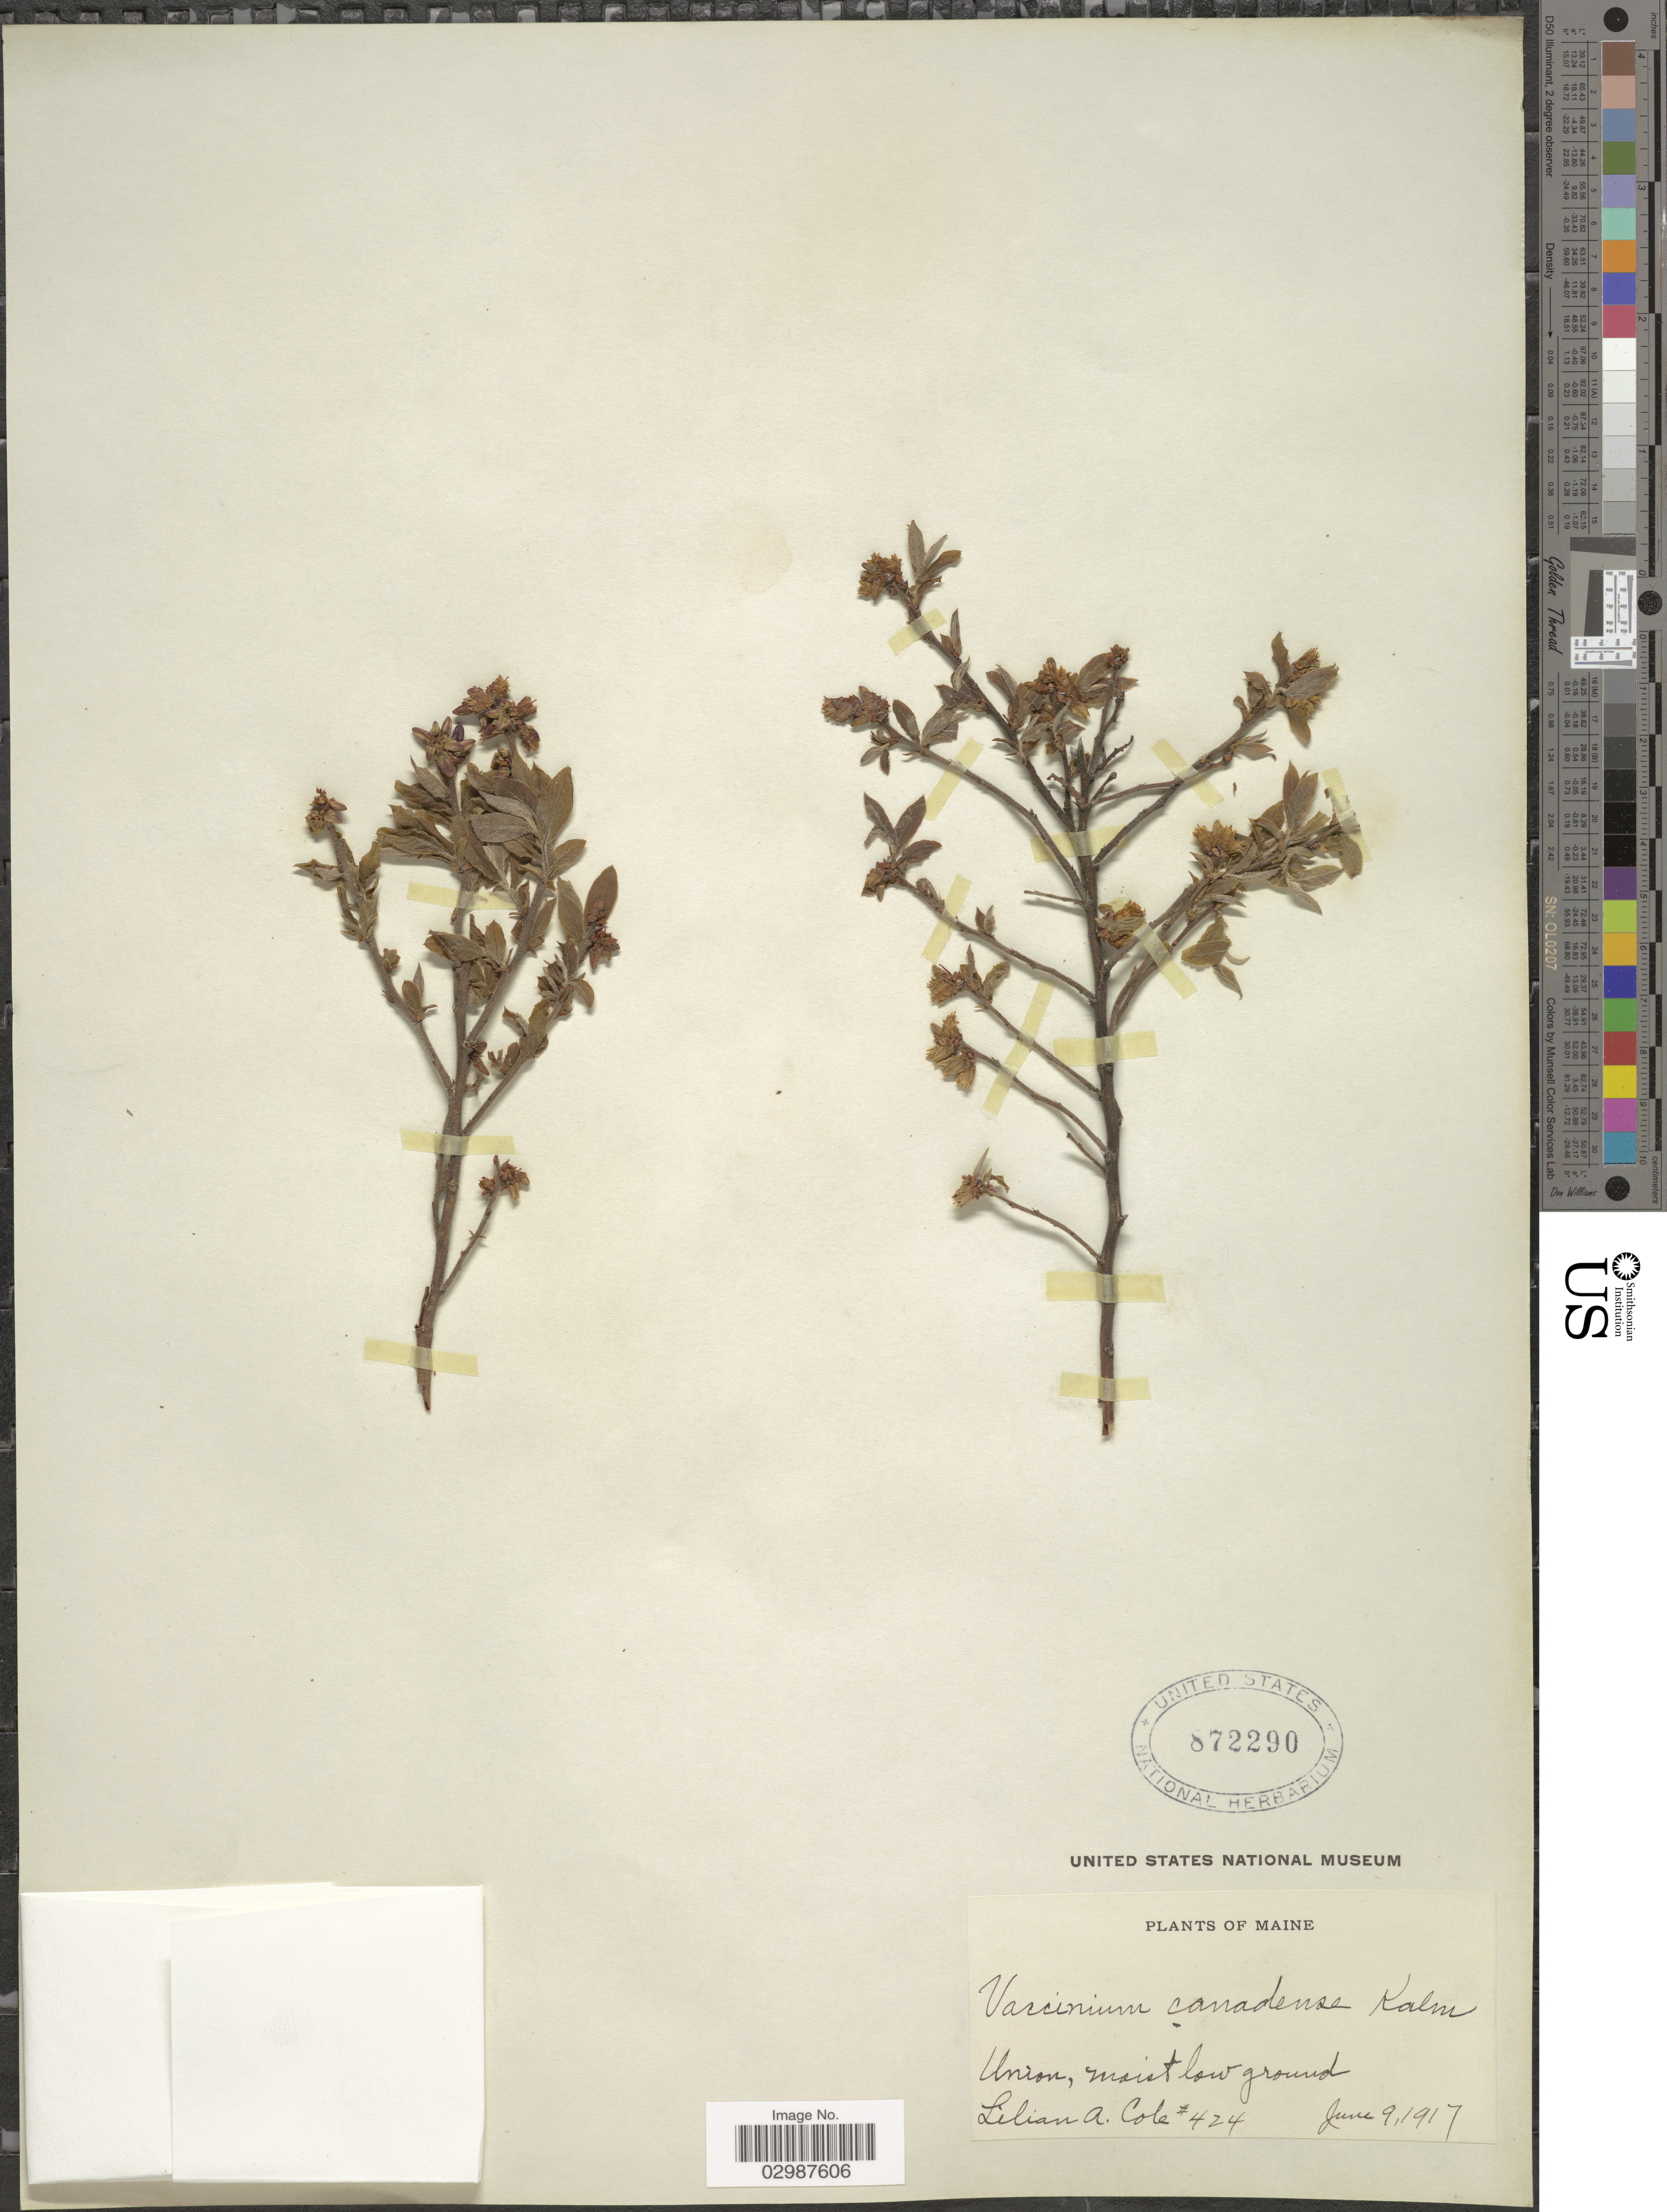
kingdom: Plantae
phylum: Tracheophyta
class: Magnoliopsida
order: Ericales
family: Ericaceae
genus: Vaccinium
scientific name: Vaccinium canadense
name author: Kalm ex Richardson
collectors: L. A. Cole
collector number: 424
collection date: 1917-06-09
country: United States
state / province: Maine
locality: Union.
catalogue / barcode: US 872290